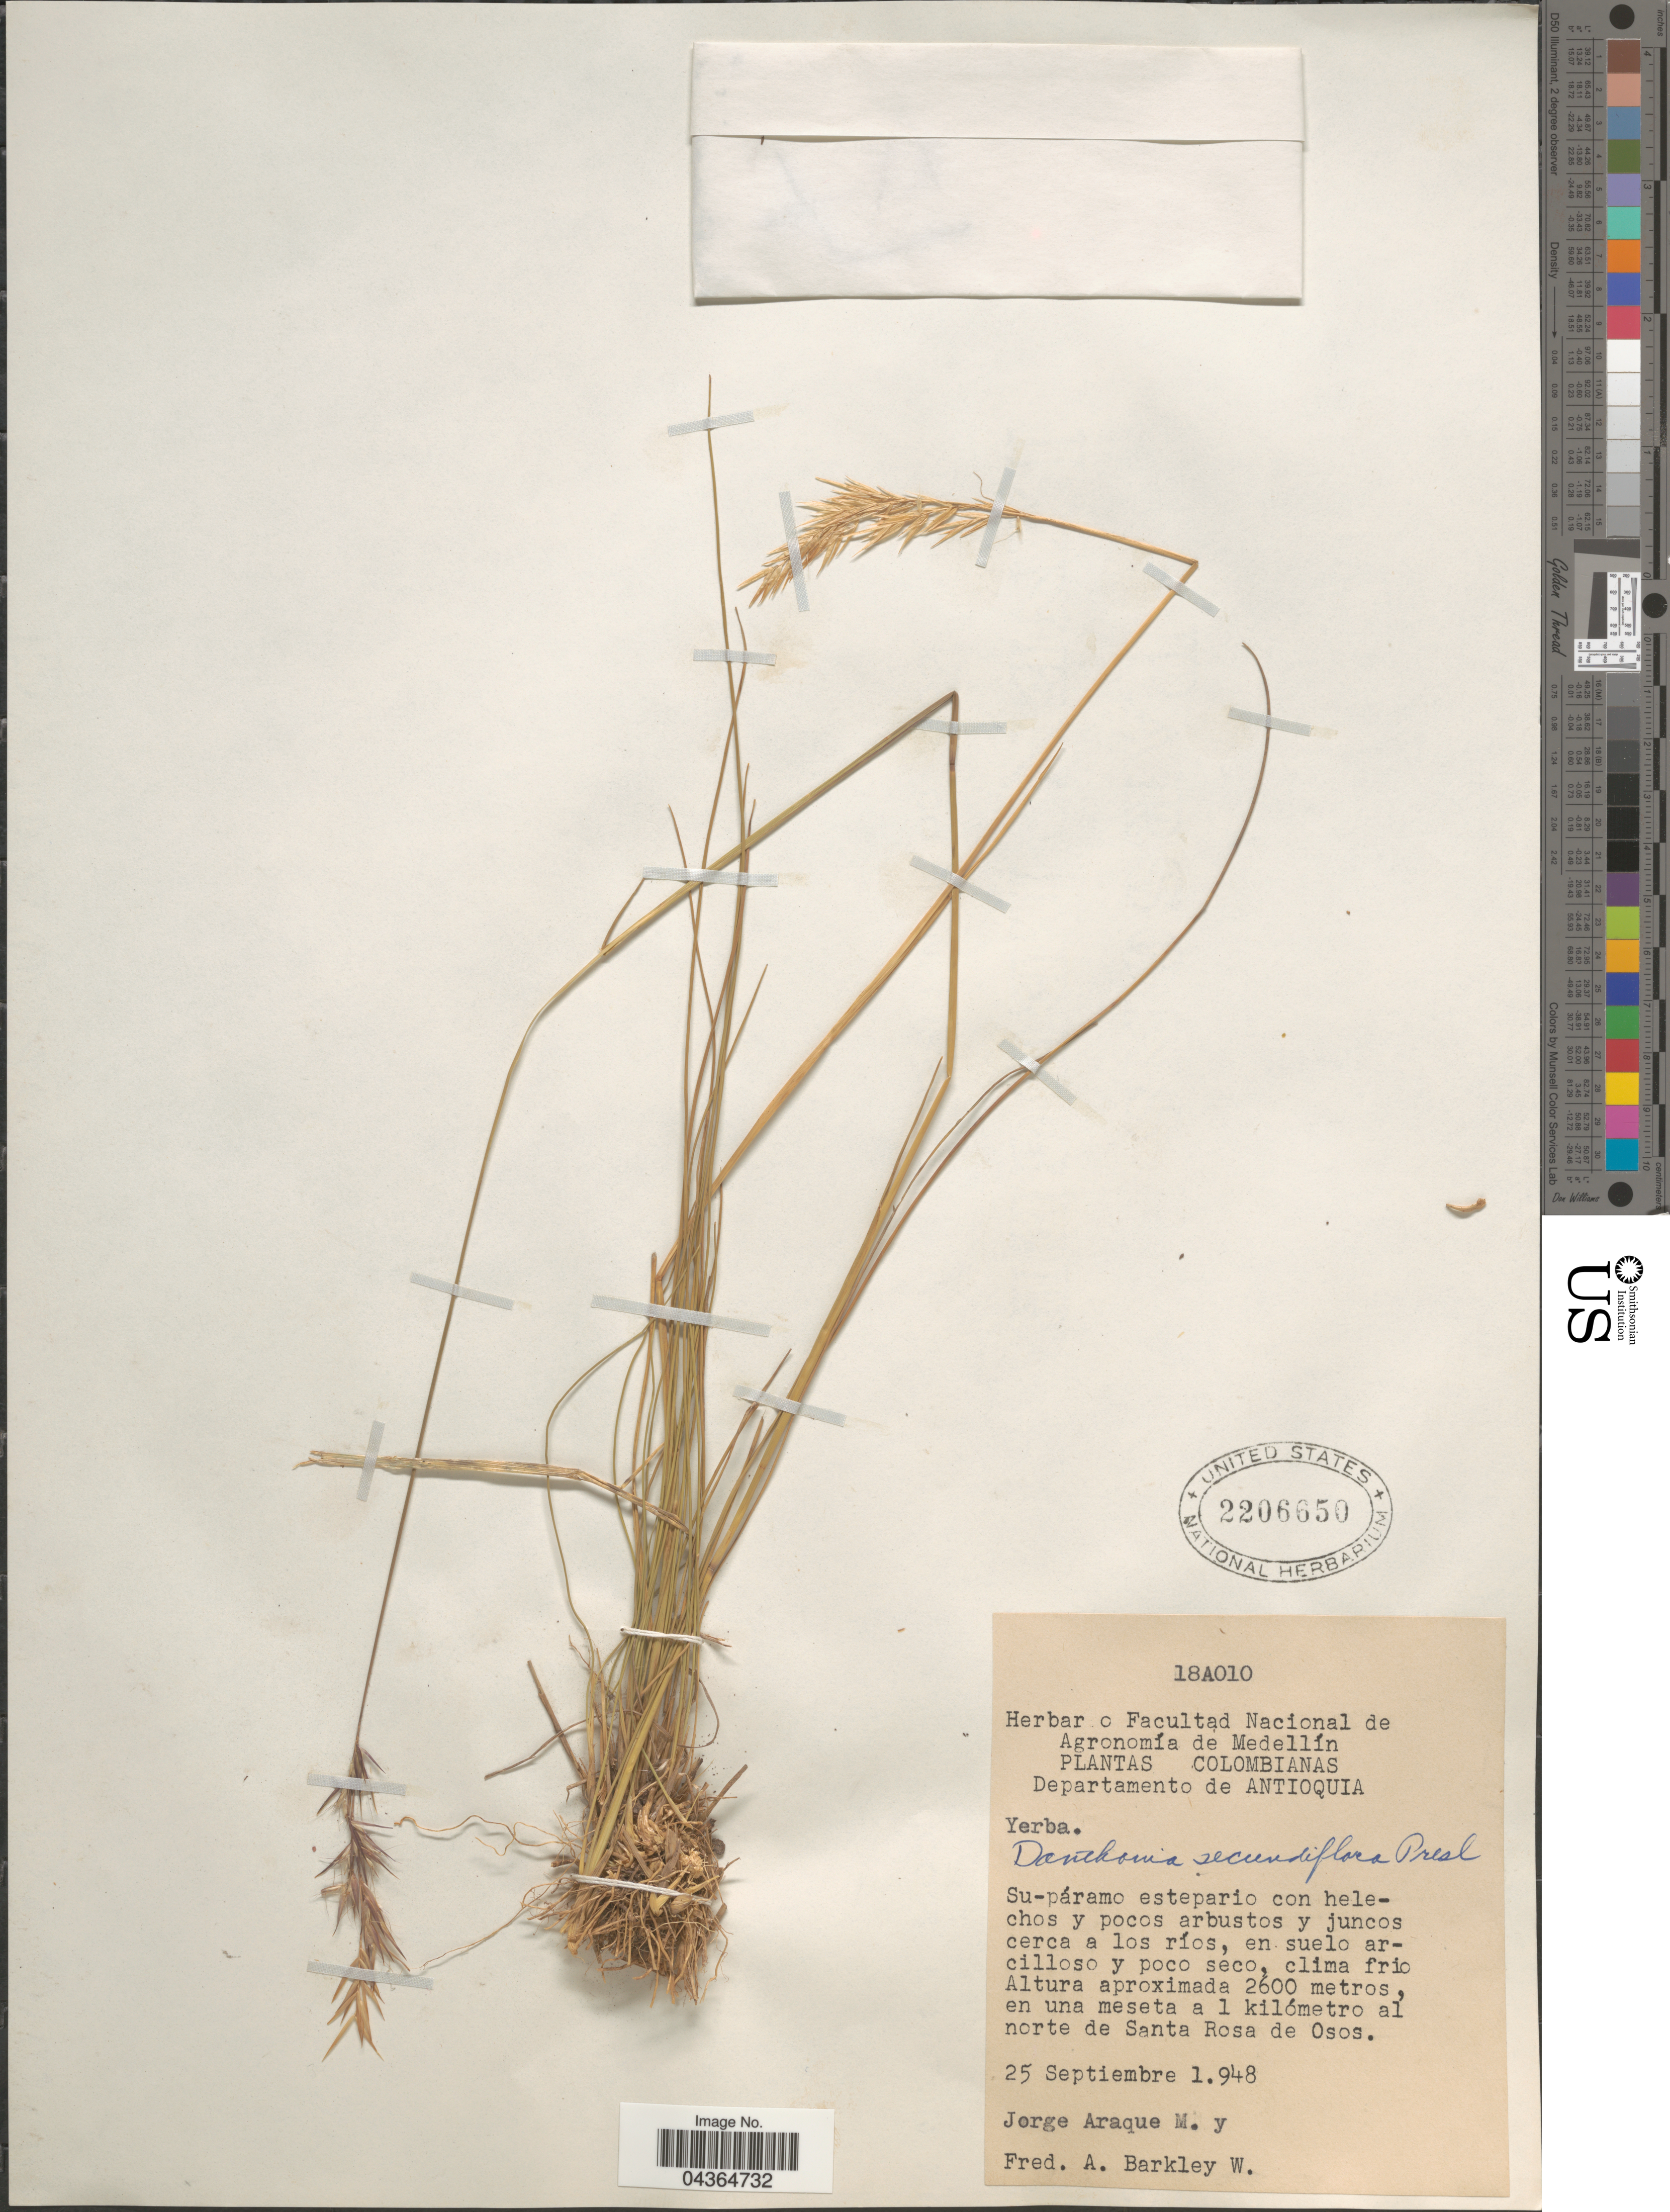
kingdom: Plantae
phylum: Tracheophyta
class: Liliopsida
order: Poales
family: Poaceae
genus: Danthonia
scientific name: Danthonia secundiflora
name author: J. Presl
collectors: J. Araque Molina & F. Barkley W.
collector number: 18A010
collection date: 1948-09-25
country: Colombia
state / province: Antioquia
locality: Colombianas. Departamento de Antioquia. En una meseta a 1 kilómetro al norte de Santa Rosa de Osos.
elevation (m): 2600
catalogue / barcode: US 2206650